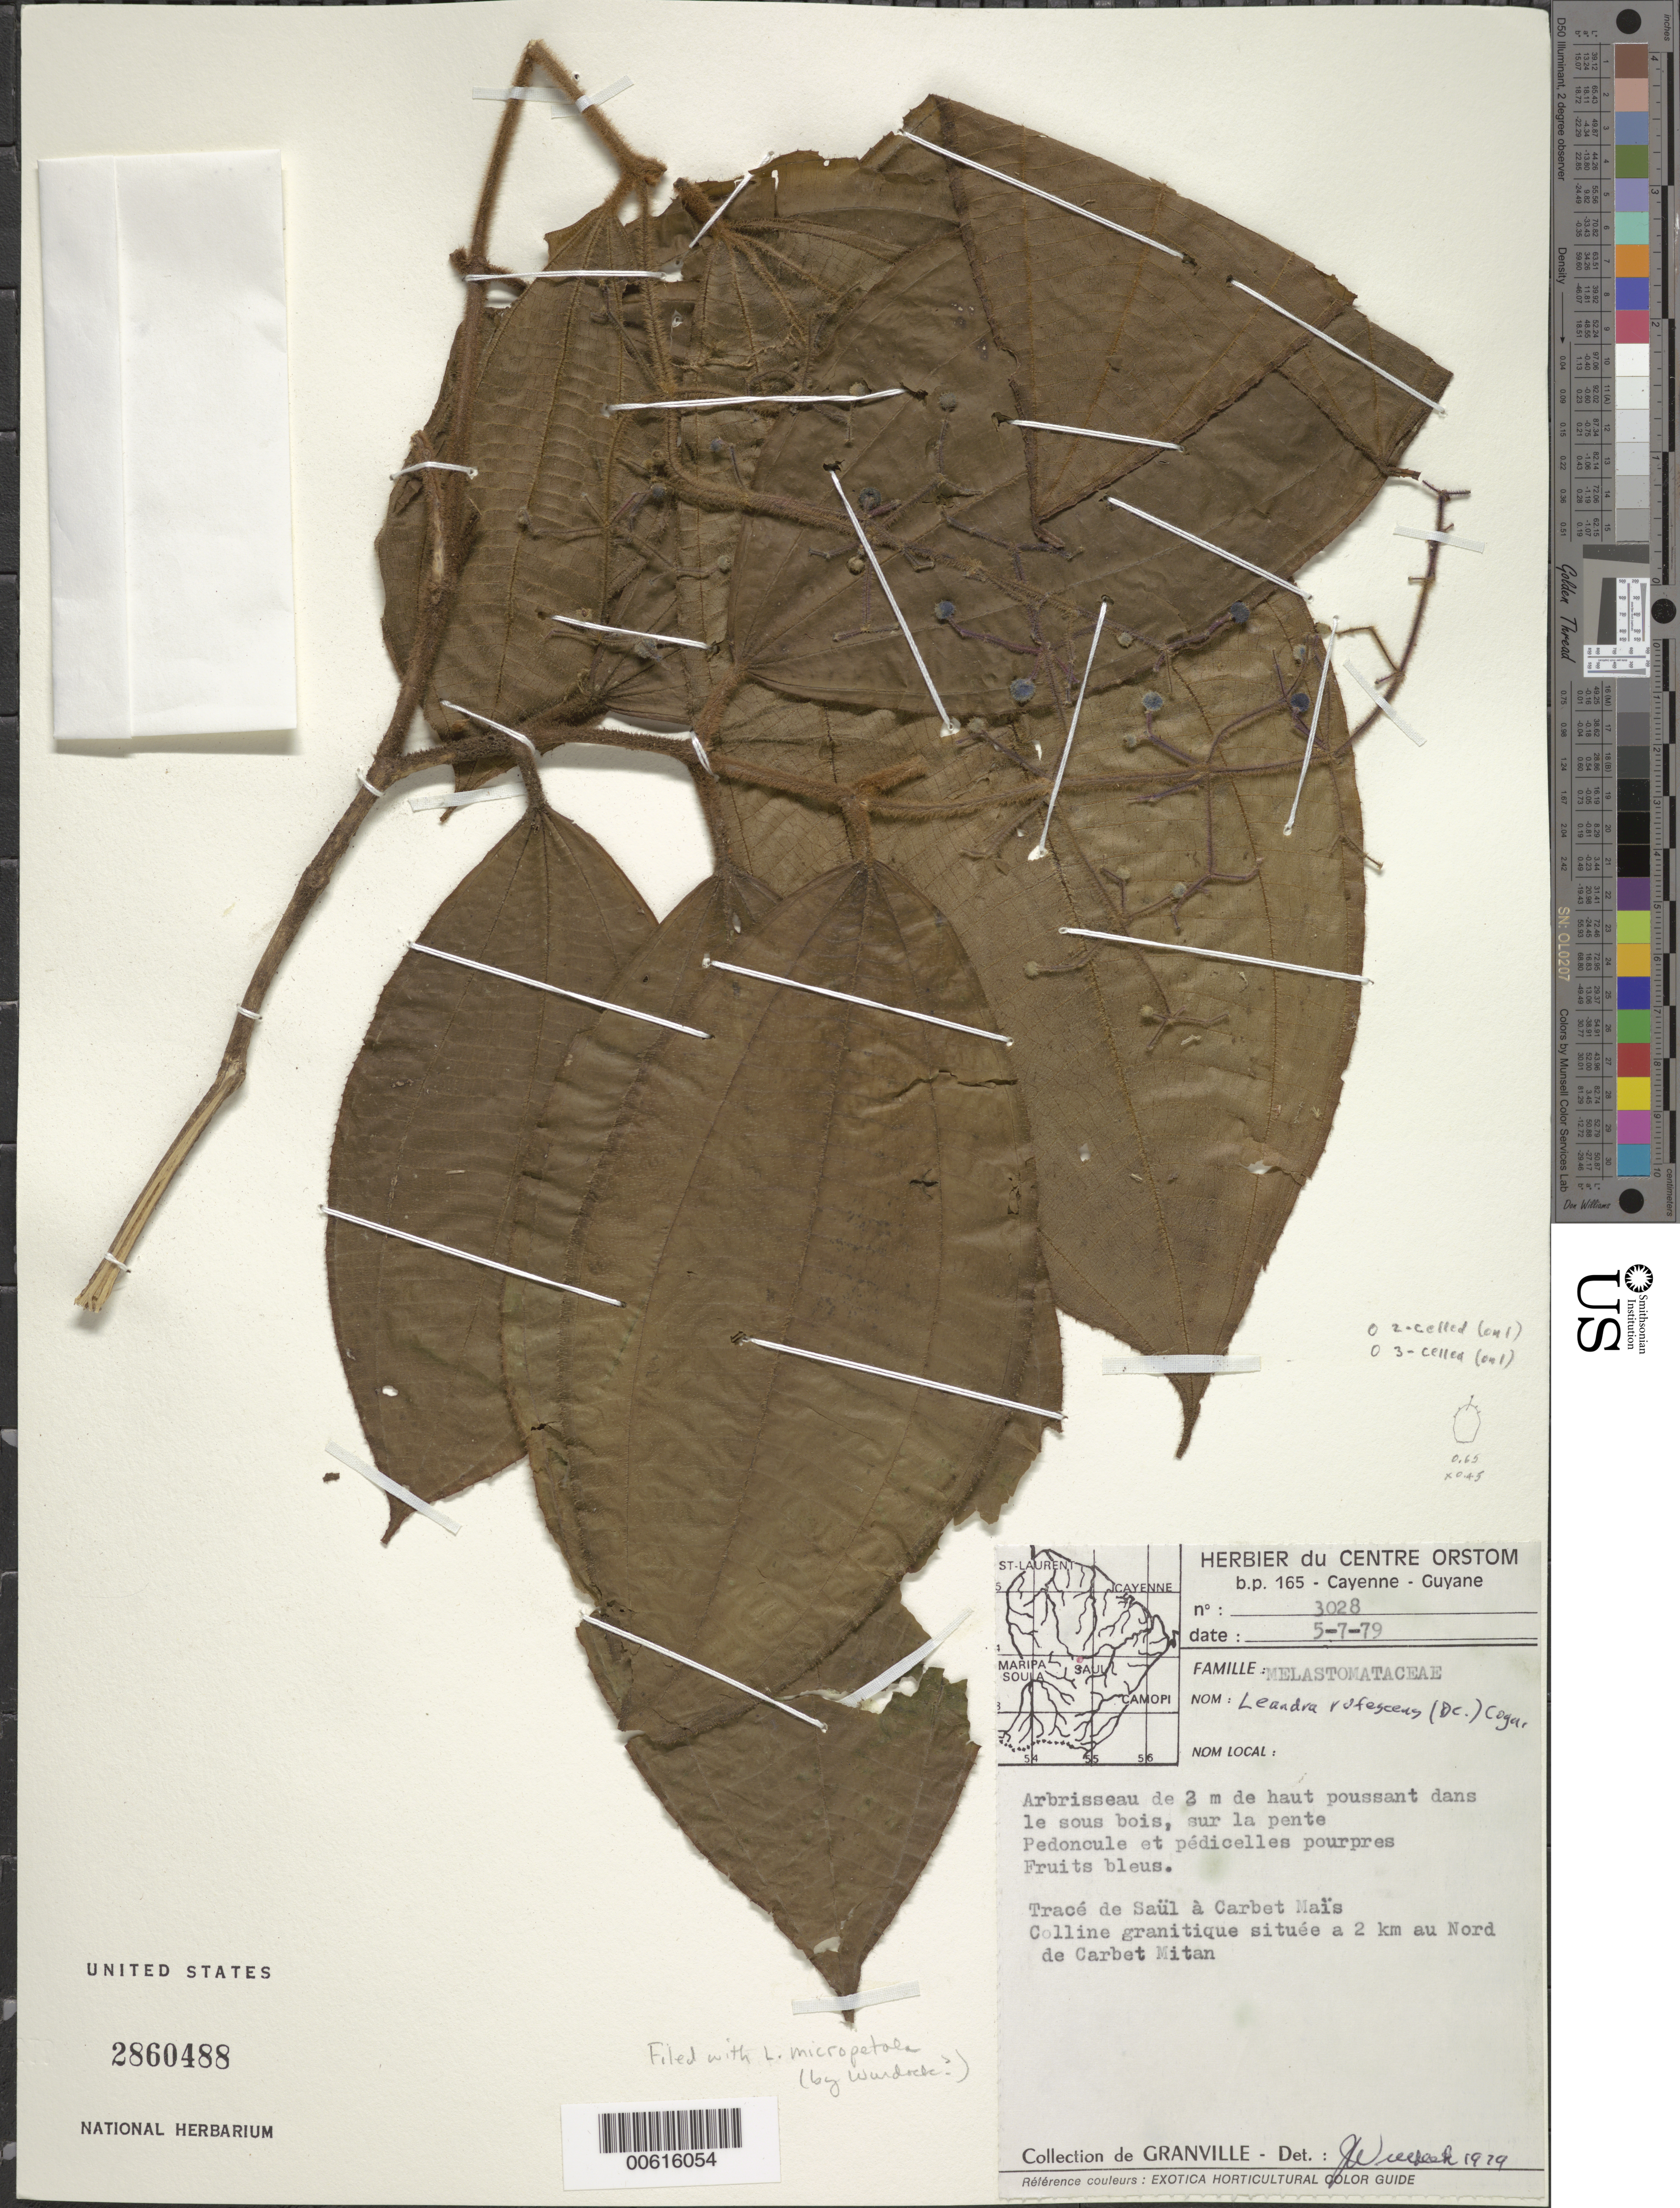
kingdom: Plantae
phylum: Tracheophyta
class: Magnoliopsida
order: Myrtales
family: Melastomataceae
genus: Leandra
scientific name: Leandra rufescens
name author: (DC.) Cogn.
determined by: Wurdack, John J., (US), US (UNITED STATES)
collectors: J.-J. de Granville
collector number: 3028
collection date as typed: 5-Jul-79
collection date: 1979-07-05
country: French Guiana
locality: Saül, à Carbet Maïs, 2 km au Nord de Carbet Mitan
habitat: Sous bois, sur la pente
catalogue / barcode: US 2860488